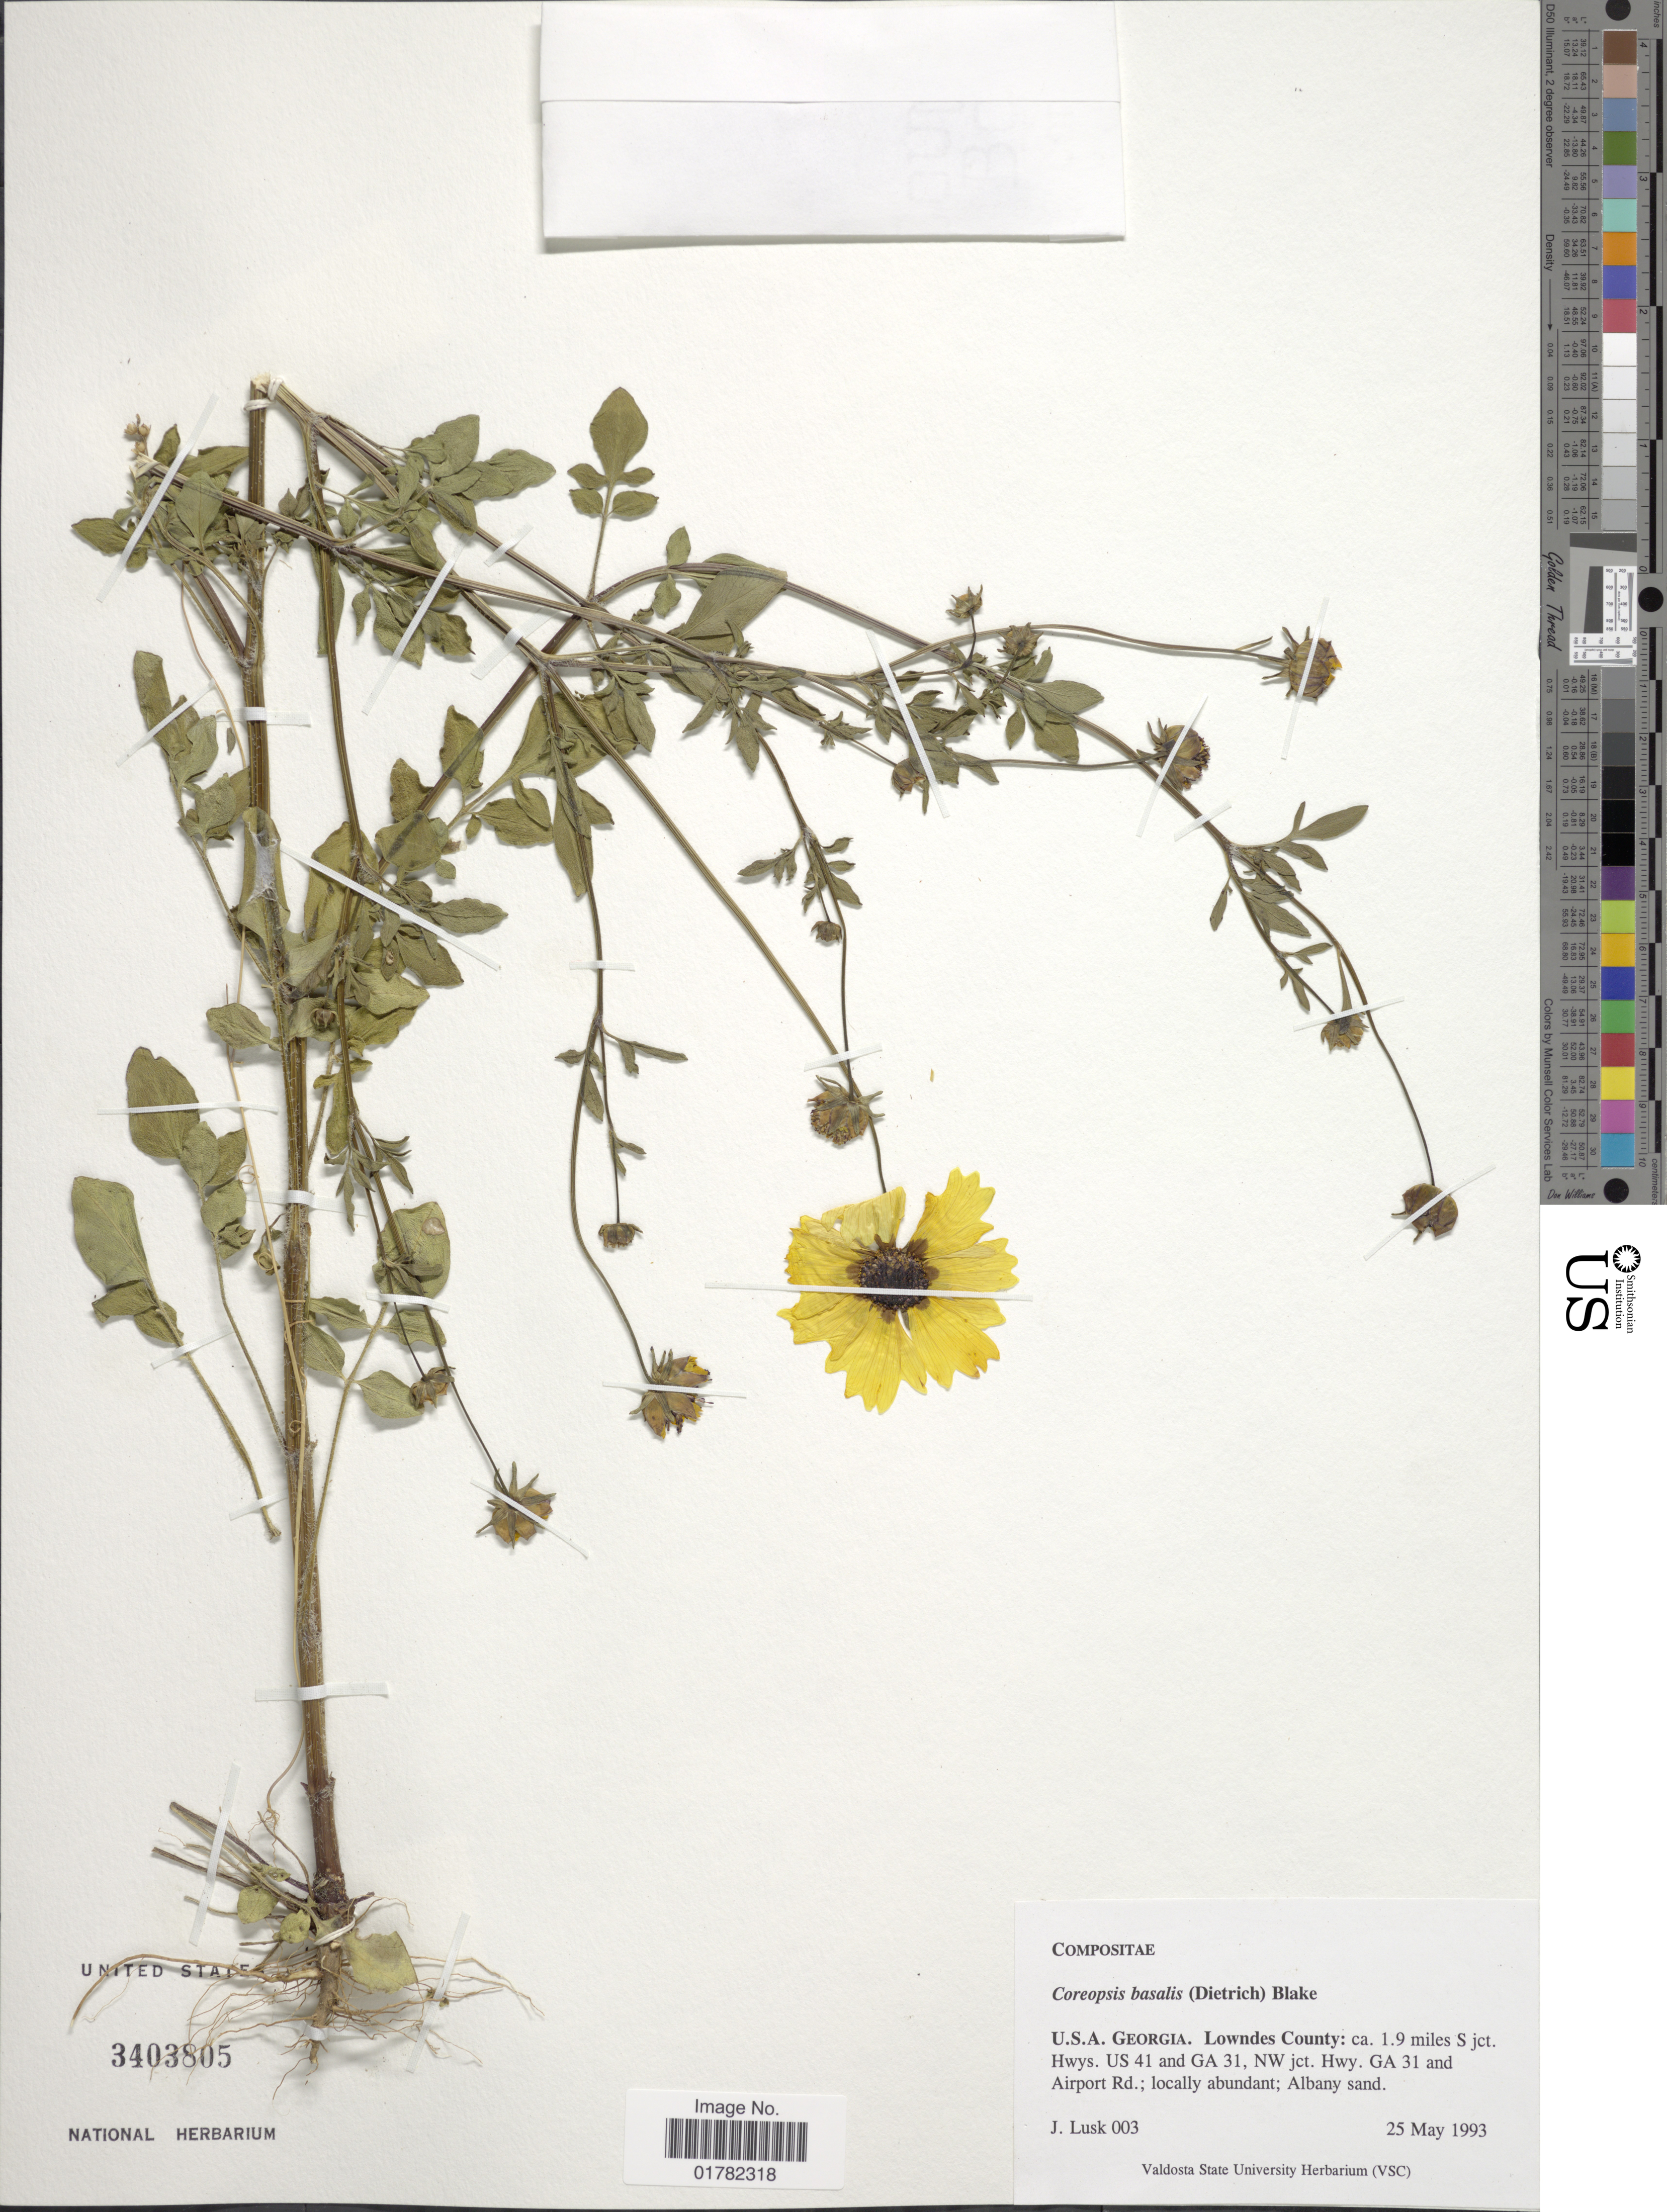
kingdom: Plantae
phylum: Tracheophyta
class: Magnoliopsida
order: Asterales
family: Asteraceae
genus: Coreopsis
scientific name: Coreopsis basalis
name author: S.F. Blake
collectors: J. Lusk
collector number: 003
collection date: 1993-05-25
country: United States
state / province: Georgia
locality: Lowndes County: ca. 1.9 miles S jct. Hwys. US 41 and GA 31, NW jct. Hwy. GA 31 and Airport Rd.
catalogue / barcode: US 3403805